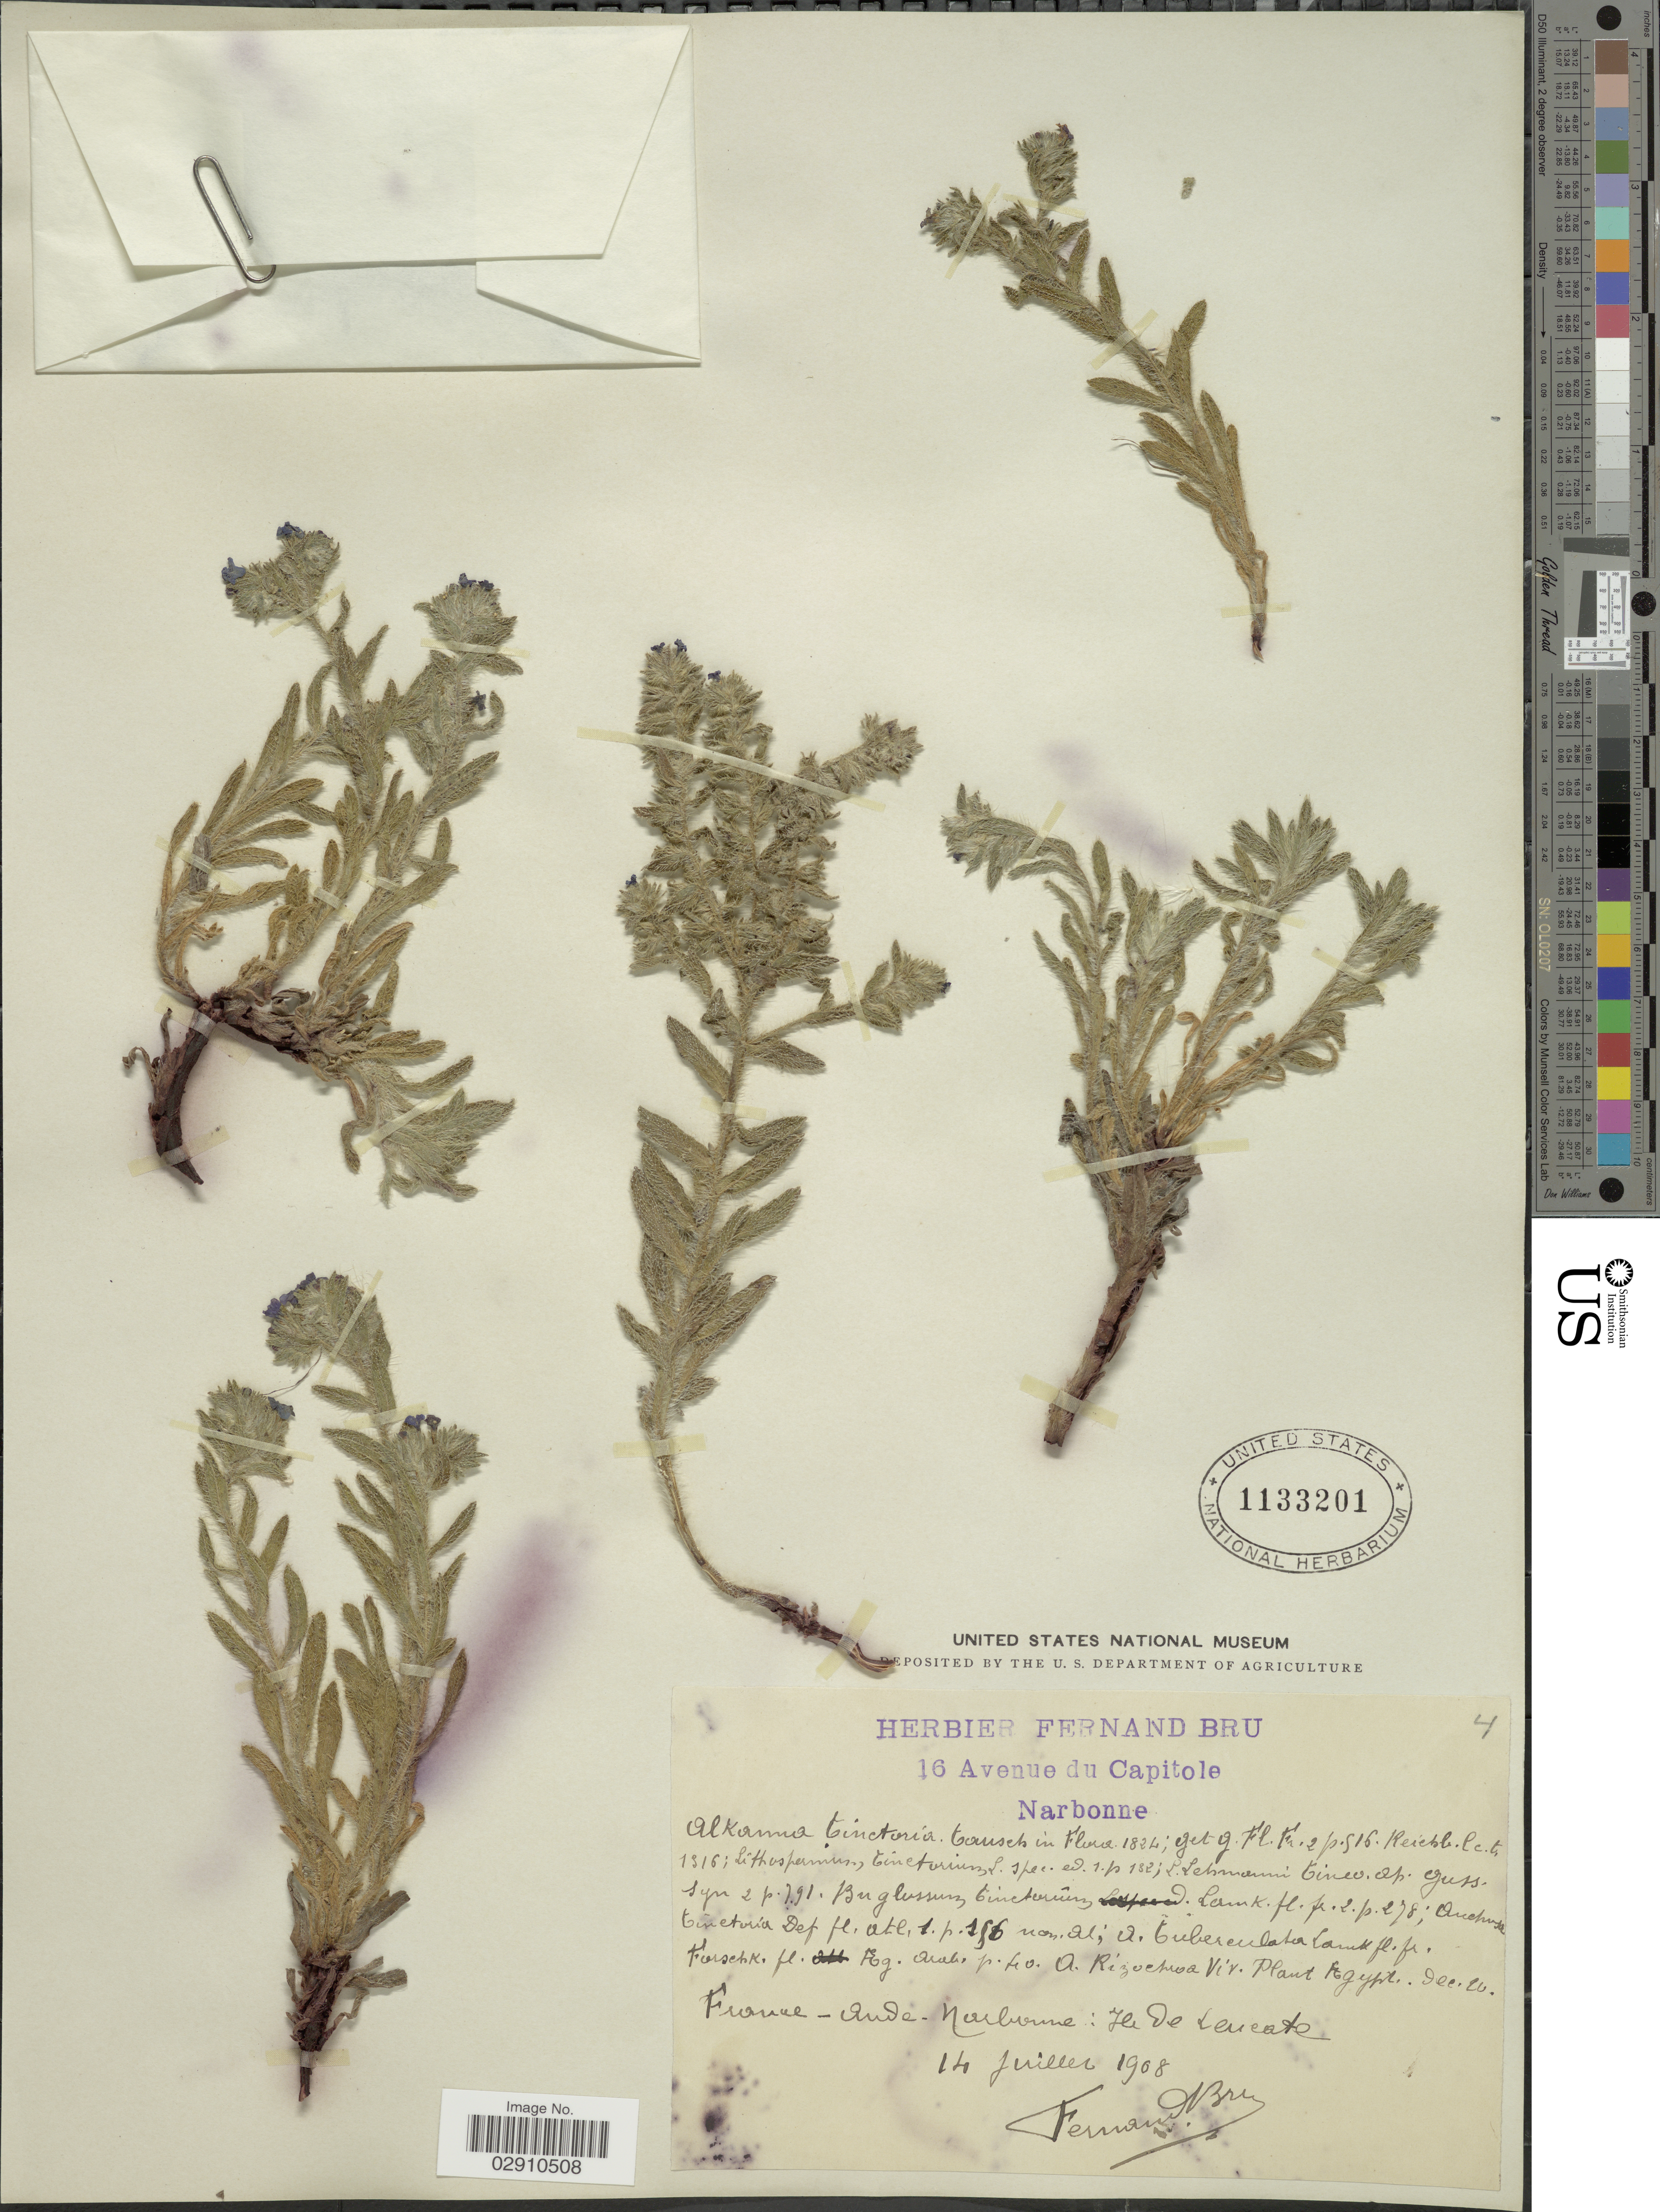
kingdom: Plantae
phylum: Tracheophyta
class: Magnoliopsida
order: Boraginales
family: Boraginaceae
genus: Alkanna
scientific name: Alkanna tinctoria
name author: (L.) Tausch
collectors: F. Bru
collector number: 4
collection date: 1908-07-14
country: France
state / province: Occitanie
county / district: Aude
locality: France-Aude-Narbonne: Ile de Leucate.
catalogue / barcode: US 1133201